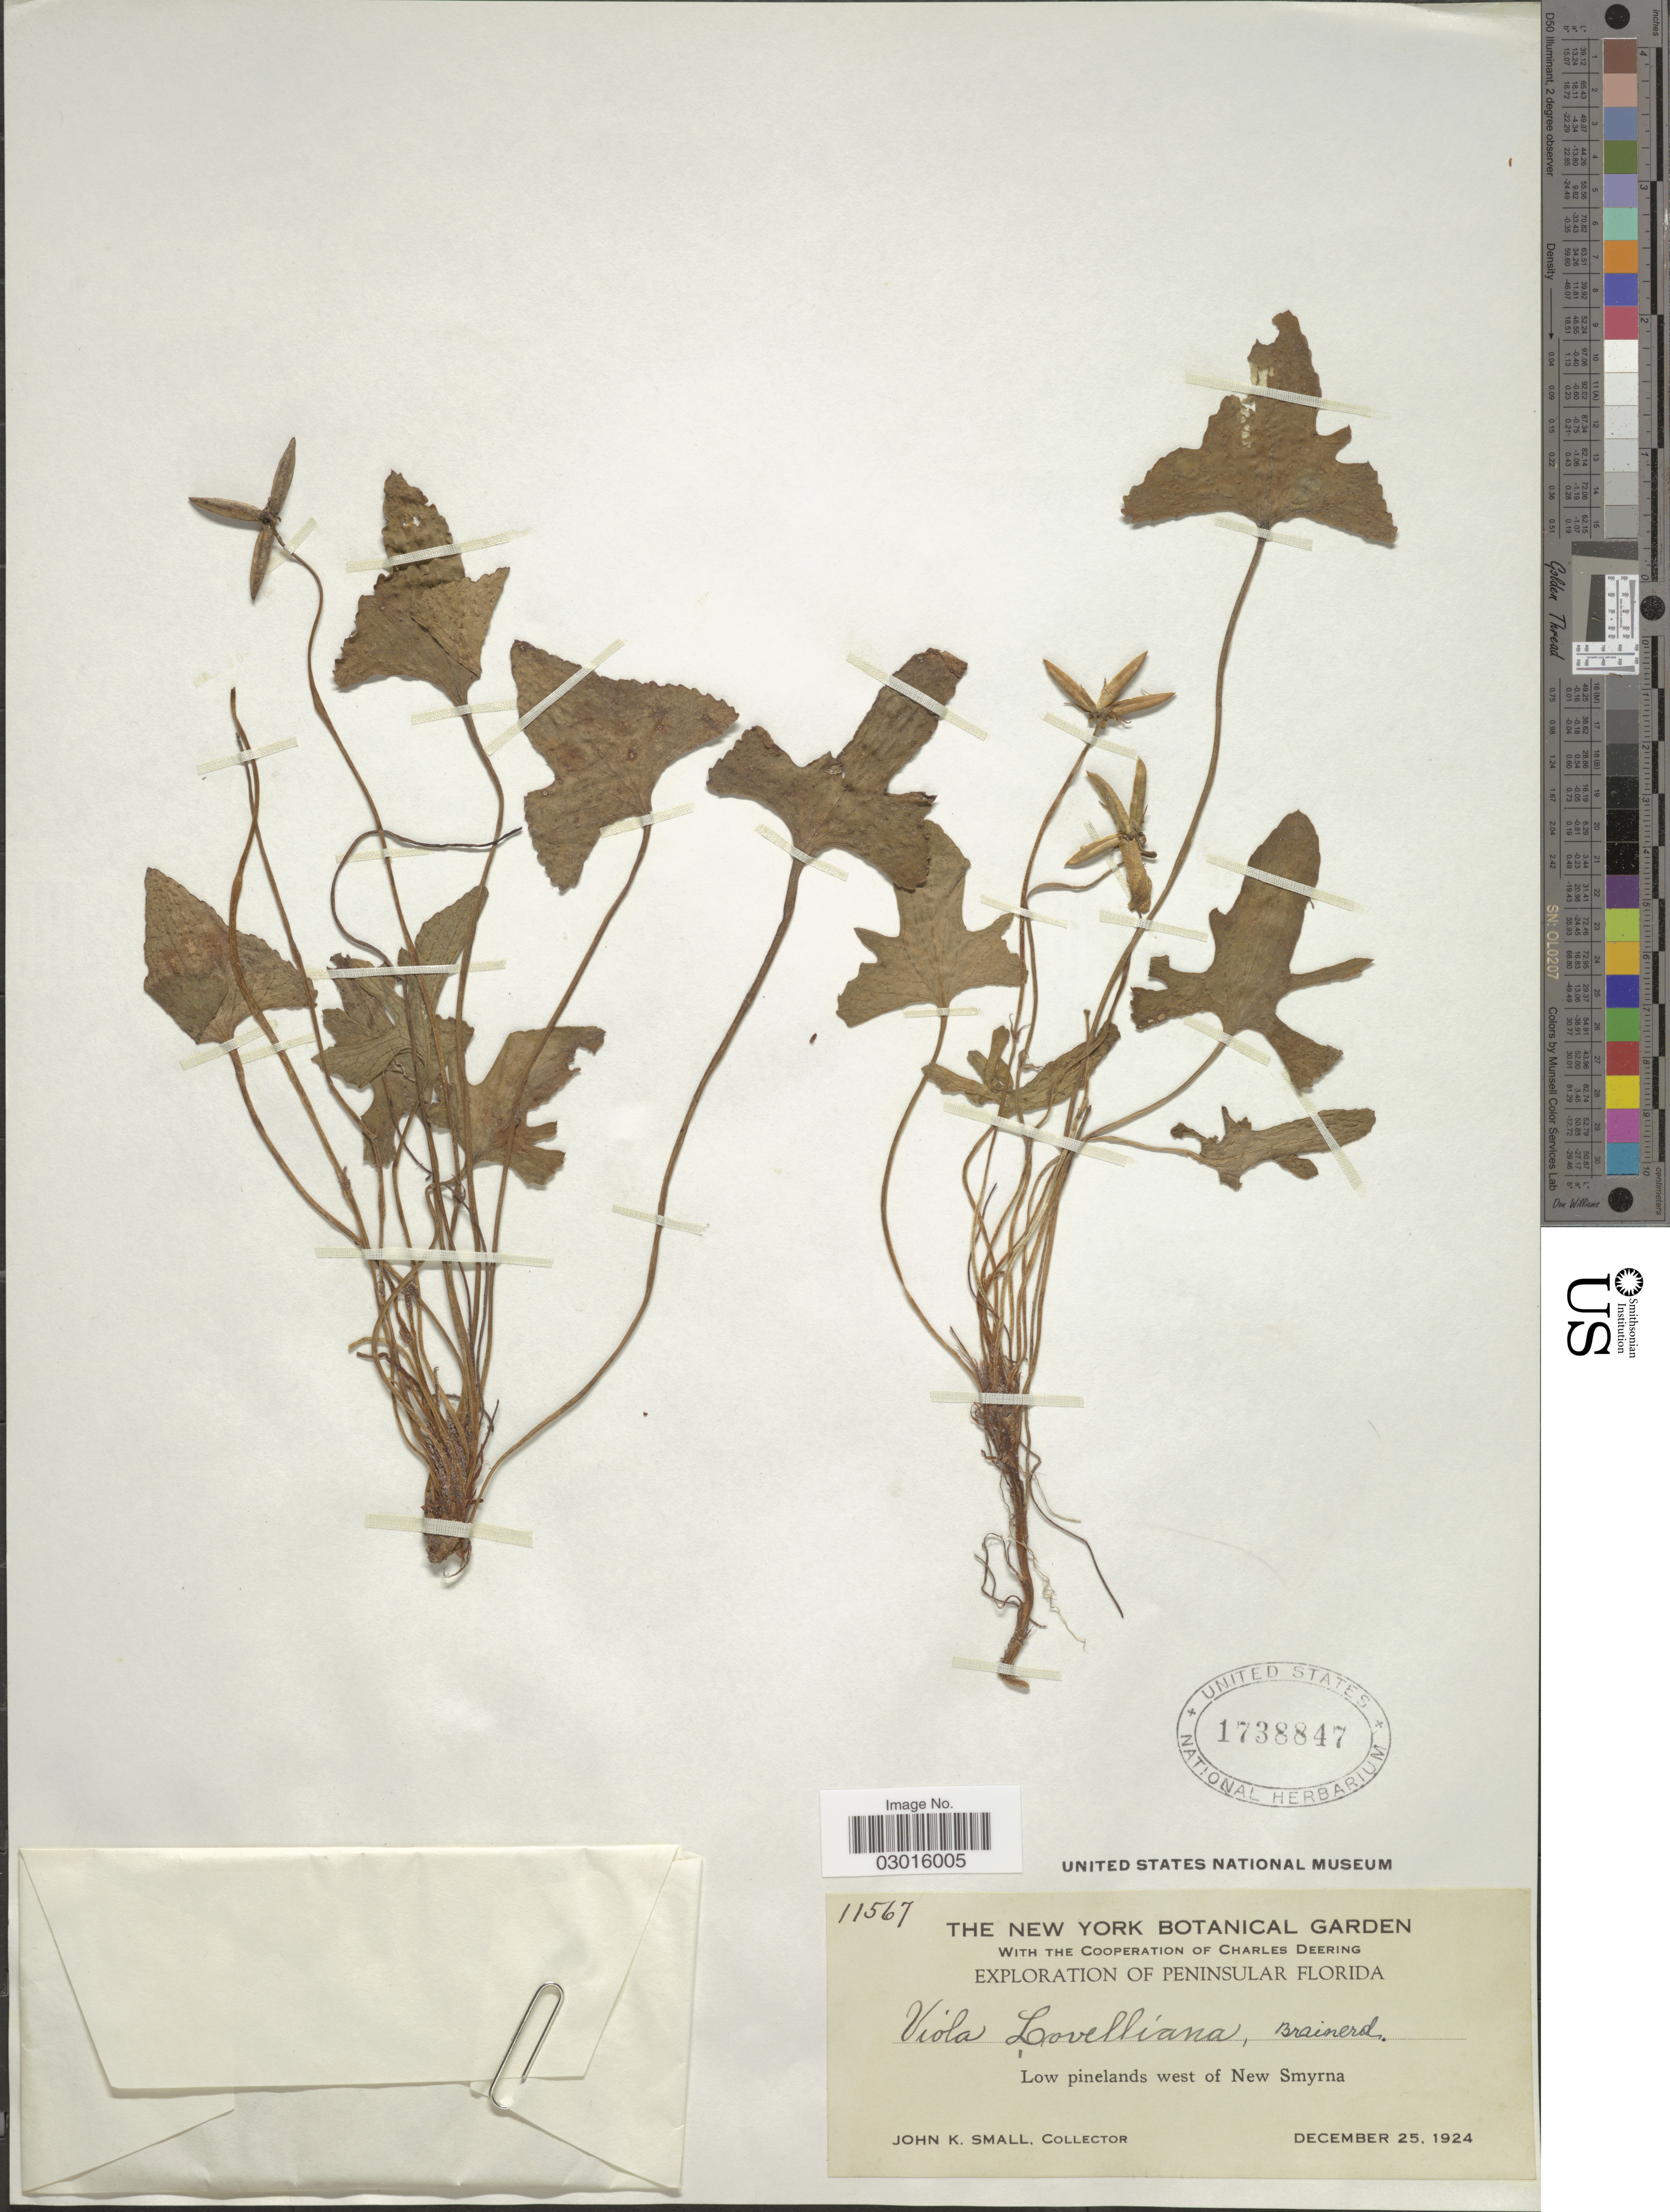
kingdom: Plantae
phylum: Tracheophyta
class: Magnoliopsida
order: Malpighiales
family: Violaceae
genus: Viola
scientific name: Viola lovelliana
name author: Brainerd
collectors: J. K. Small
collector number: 11567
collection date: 1924-12-25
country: United States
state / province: Florida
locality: Peninsular Florida, Low pinelands west of New Smyrna.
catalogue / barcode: US 1738847